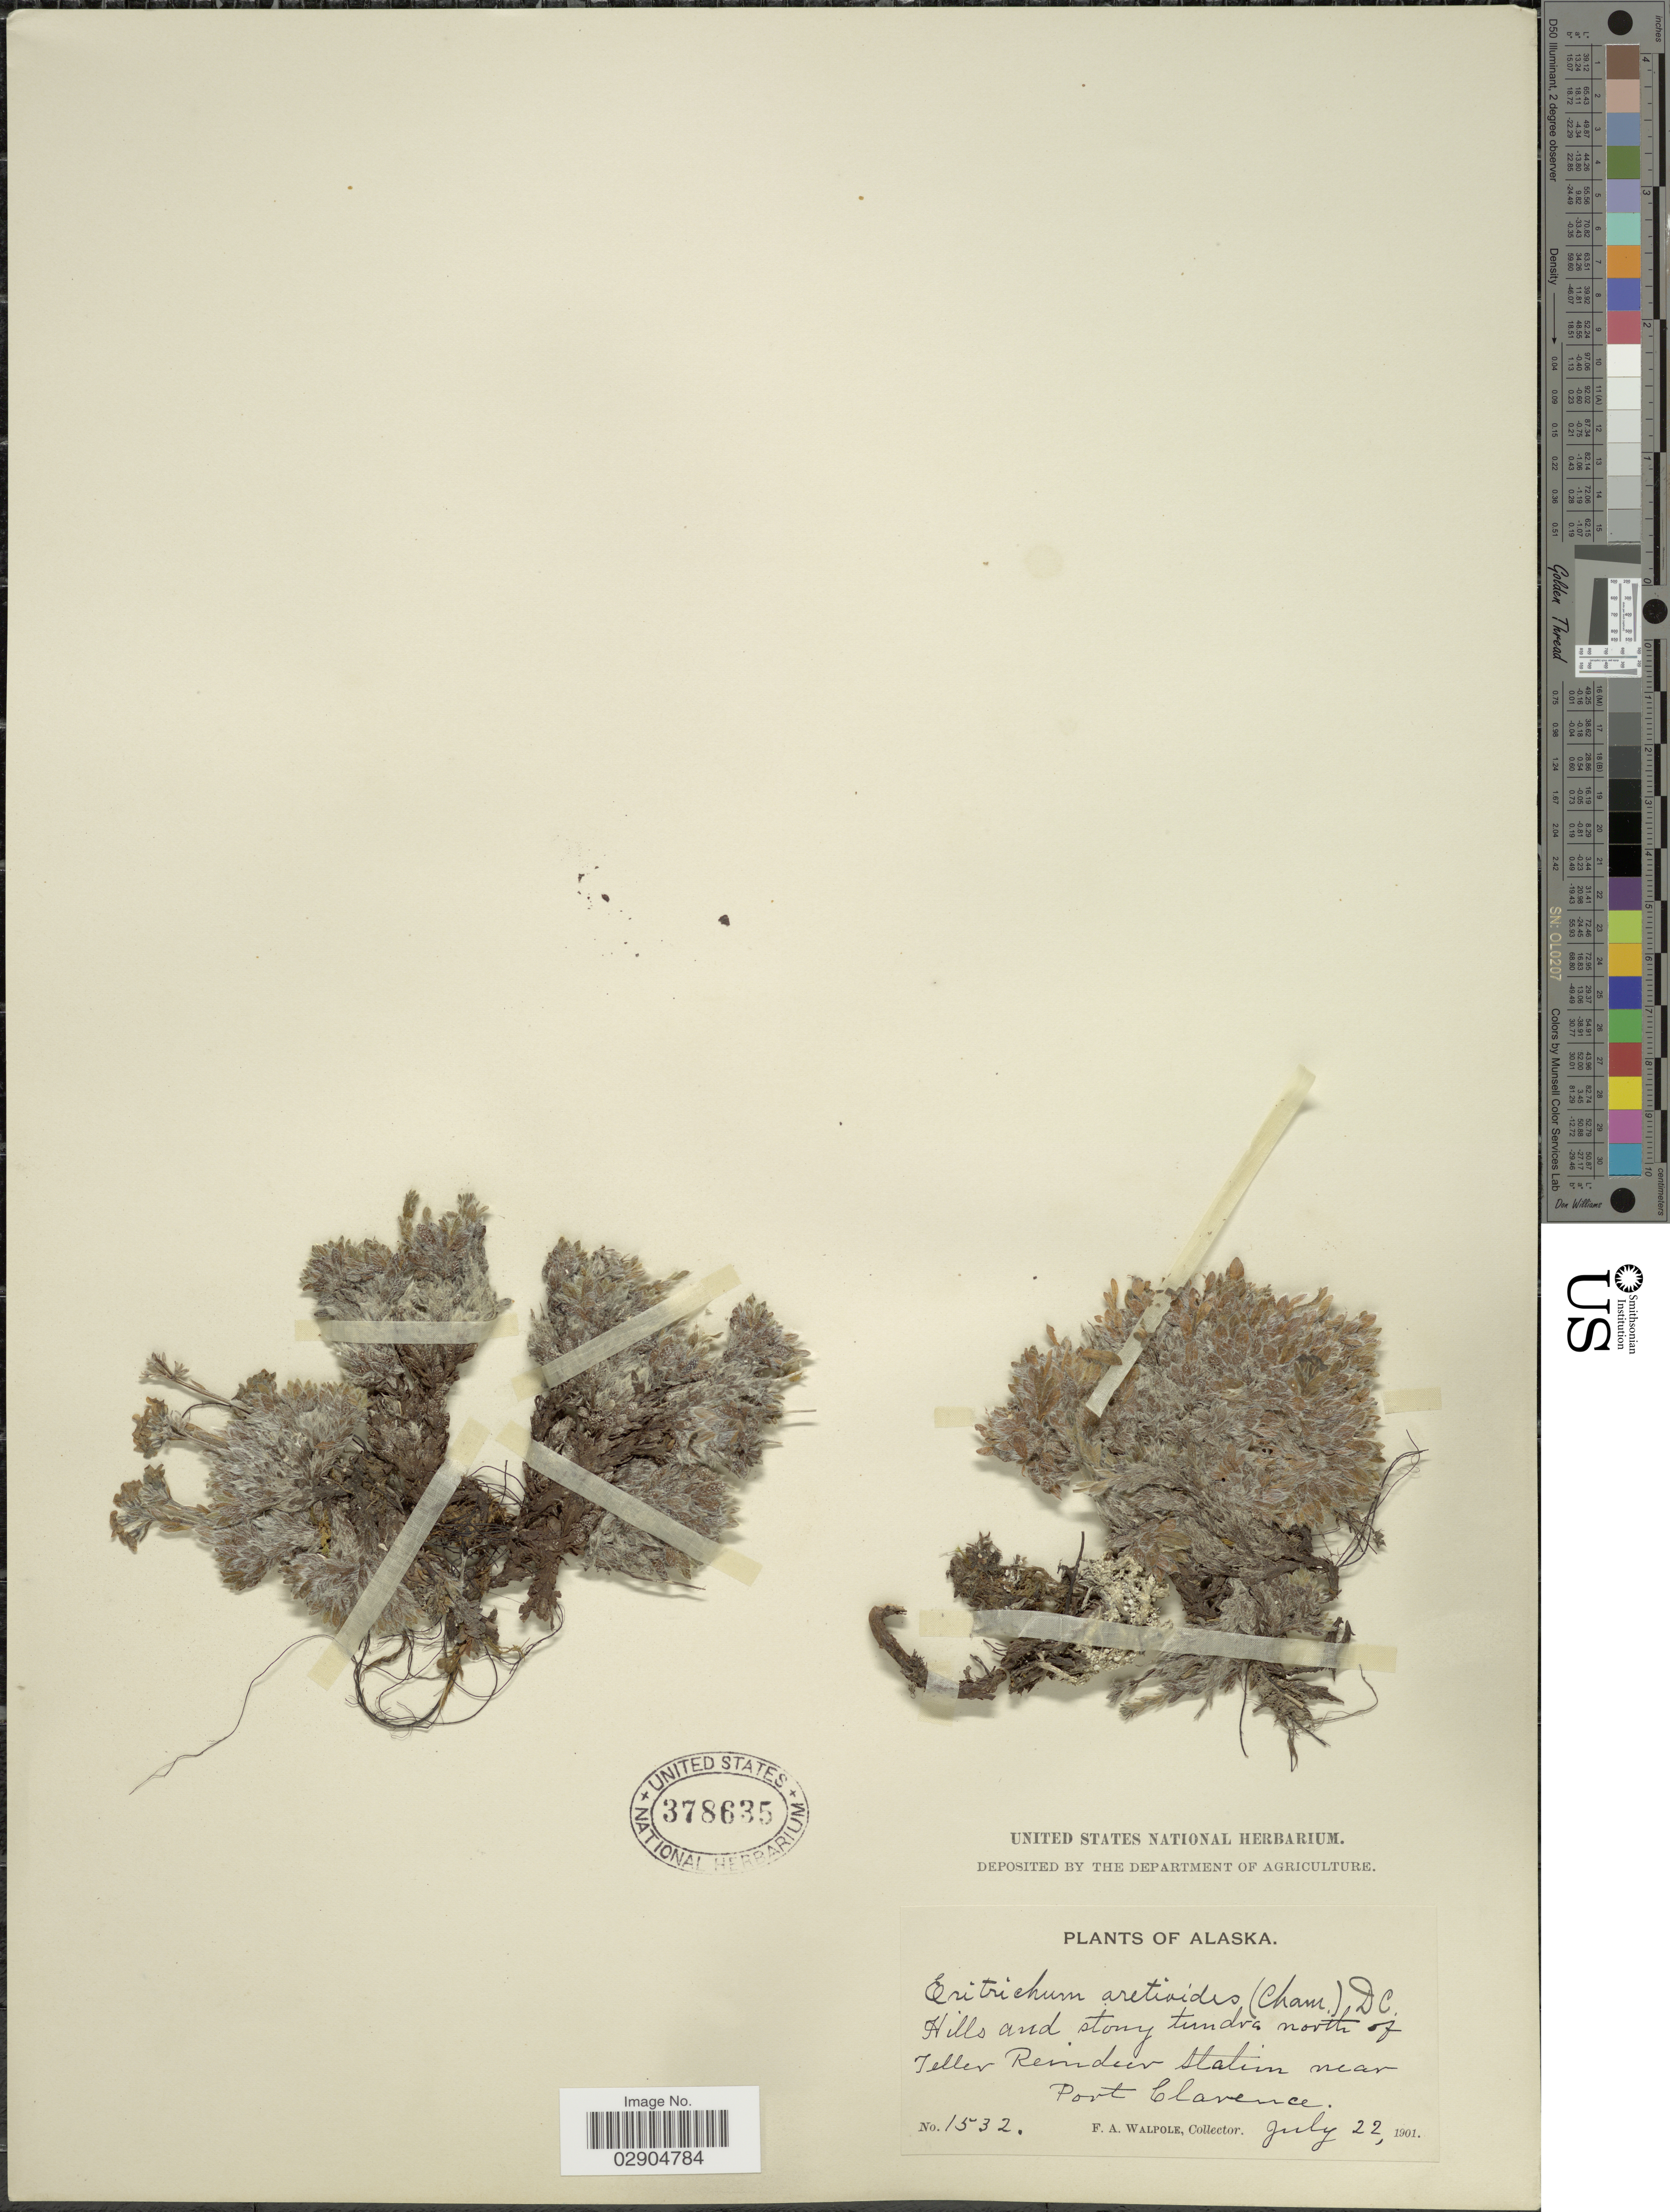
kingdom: Plantae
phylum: Tracheophyta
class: Magnoliopsida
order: Boraginales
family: Boraginaceae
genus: Eritrichium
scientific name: Eritrichium aretioides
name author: (Cham.) DC.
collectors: F. Walpole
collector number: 1532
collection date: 1901-07-22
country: United States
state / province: Alaska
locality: Hills and stony tundra, north of Teller Reindeer Station, near Port Clarence.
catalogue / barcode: US 378635